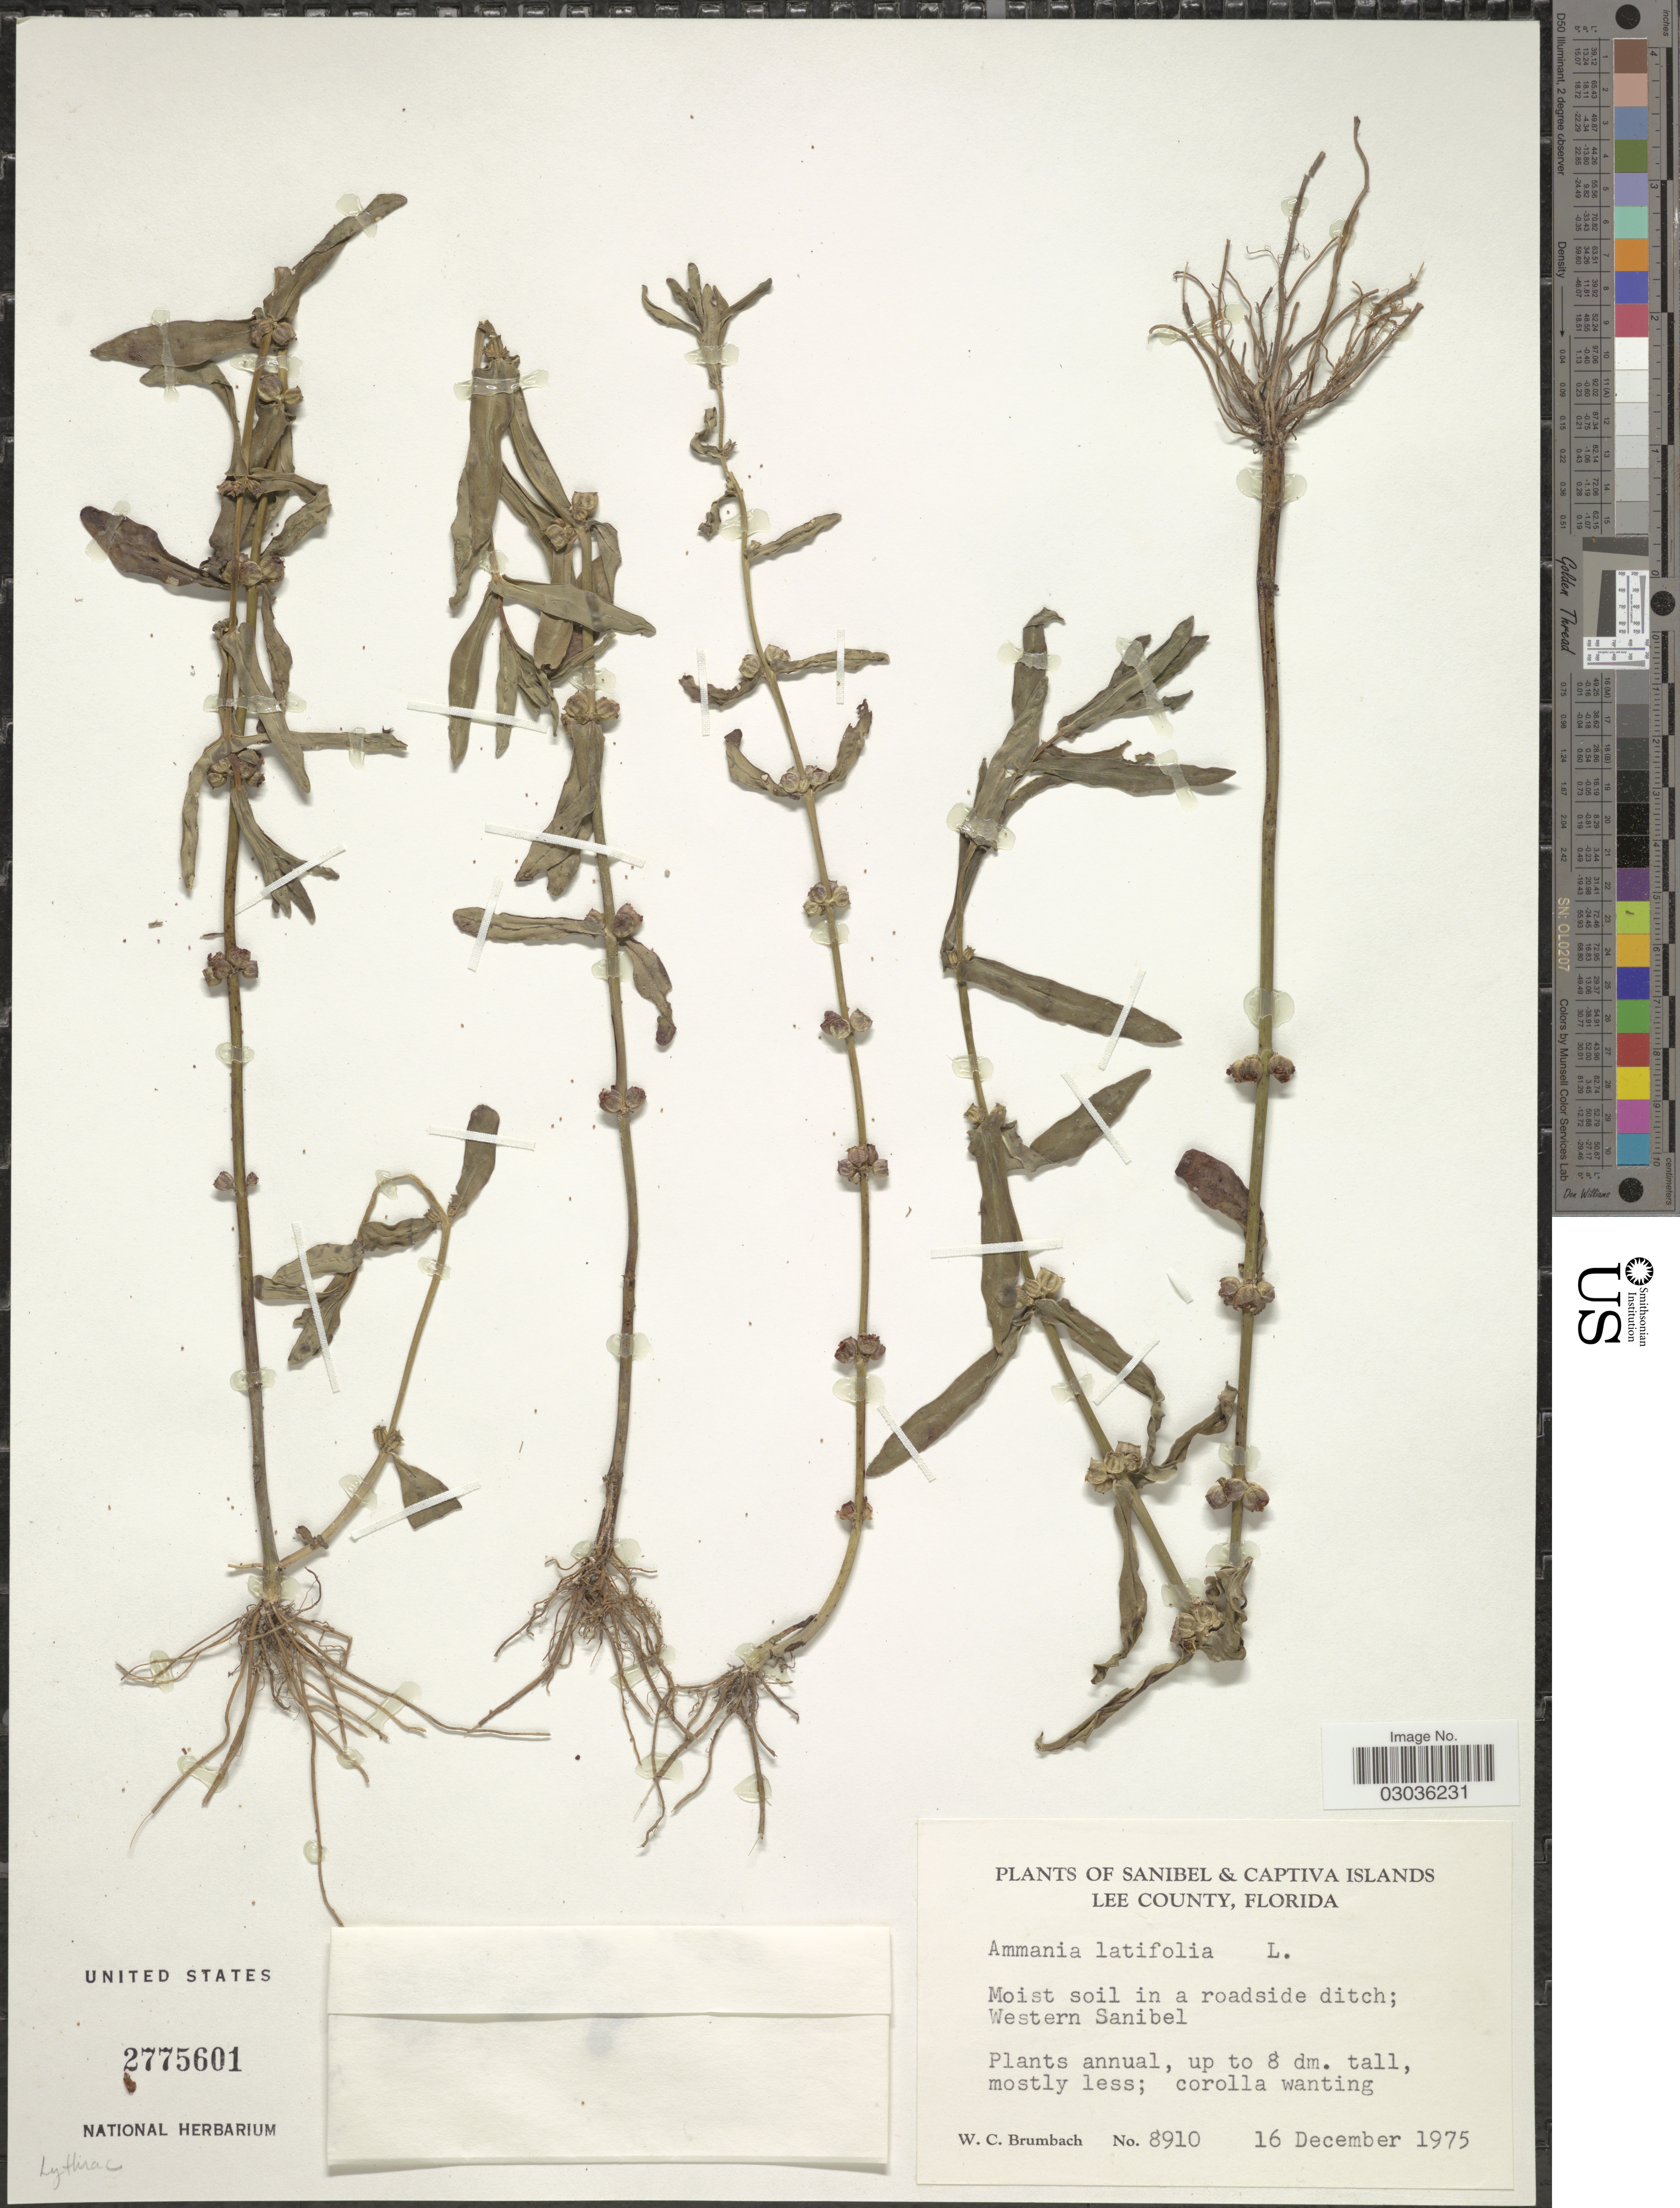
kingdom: Plantae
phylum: Tracheophyta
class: Magnoliopsida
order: Myrtales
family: Lythraceae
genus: Ammannia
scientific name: Ammannia latifolia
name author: L.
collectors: W. C. Brumbach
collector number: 8910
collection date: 1975-12-16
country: United States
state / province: Florida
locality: Sanibel & Captiva Islands, Lee County, Western Sanibel.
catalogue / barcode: US 2775601